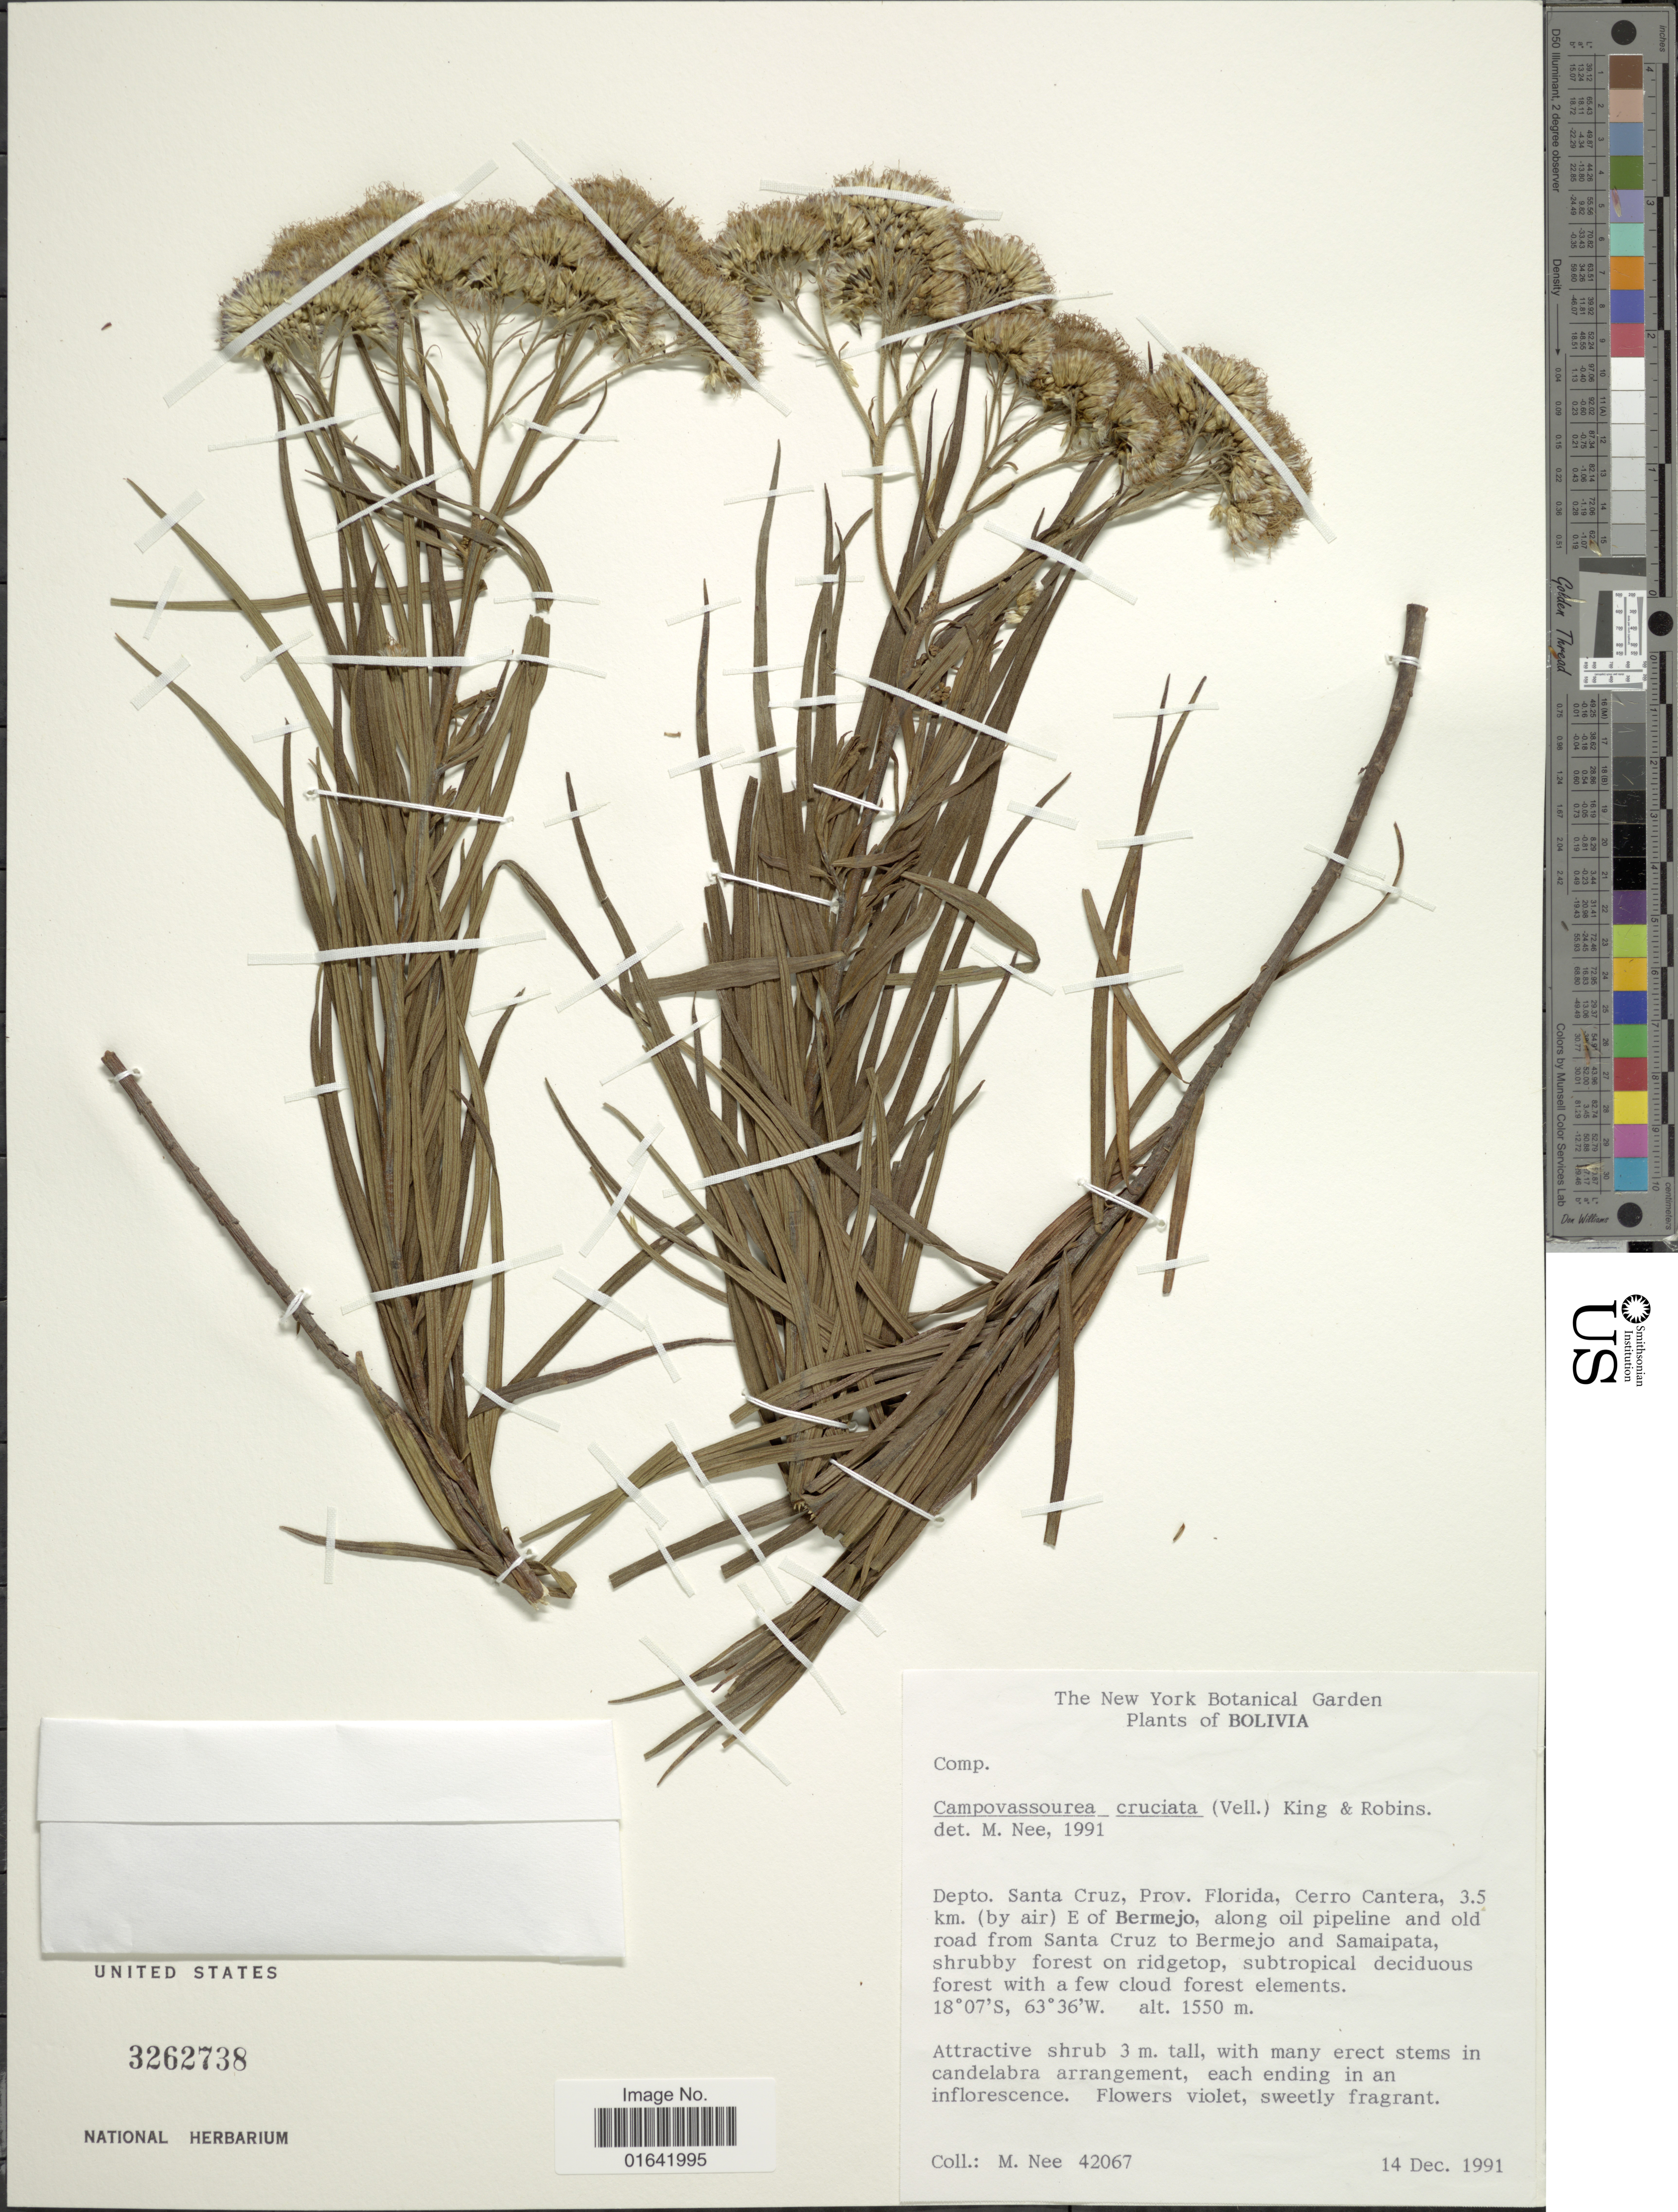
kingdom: Plantae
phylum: Tracheophyta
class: Magnoliopsida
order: Asterales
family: Asteraceae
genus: Campovassouria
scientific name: Campovassouria bupleurifolia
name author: (DC.) R.M. King & H. Rob.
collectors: M. Nee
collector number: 42067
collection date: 1991-12-14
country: Bolivia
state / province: Santa Cruz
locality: Prov. Florida, Cerro Cantera, 3.5 km. (by air) E of Bermejo, along oil pipeline and old road from Santa Cruz to Bermejo and Samaipata.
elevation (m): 1550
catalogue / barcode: US 3262738